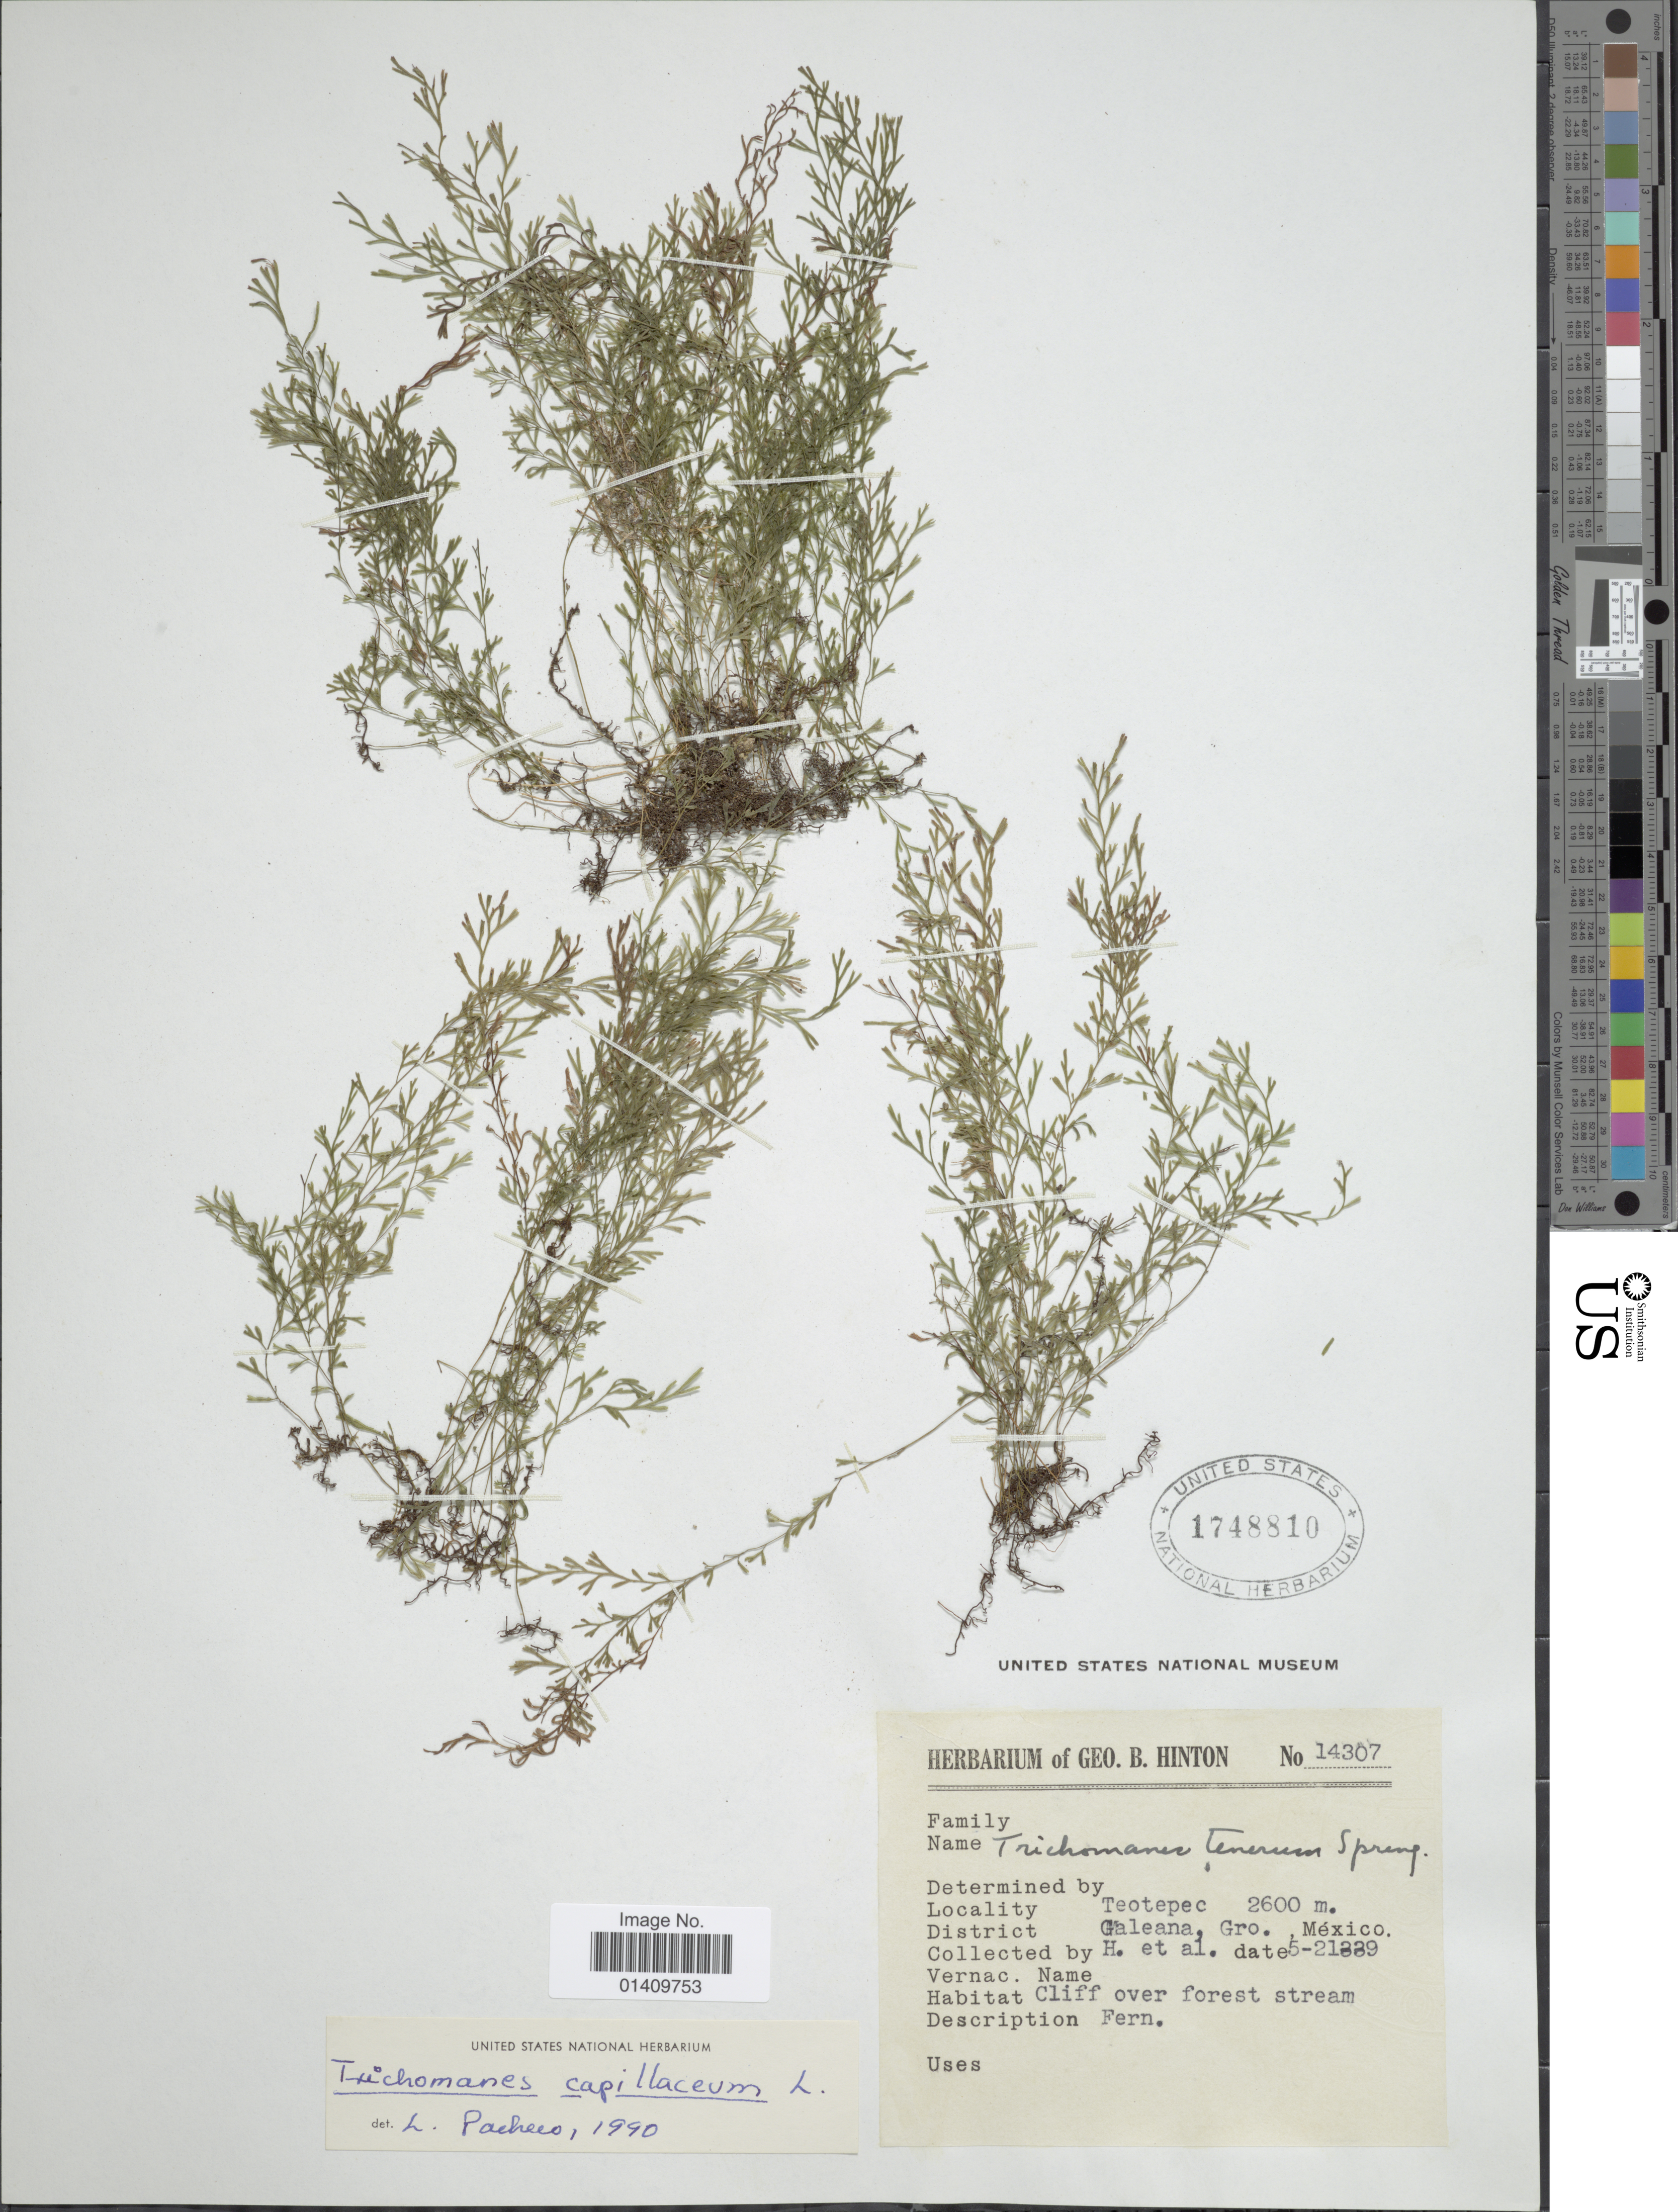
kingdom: Plantae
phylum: Tracheophyta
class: Polypodiopsida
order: Hymenophyllales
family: Hymenophyllaceae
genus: Polyphlebium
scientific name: Polyphlebium capillaceum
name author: (L.) Ebihara & Dubuisson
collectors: G. B. Hinton & et al.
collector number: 14307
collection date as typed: Transcribed d/m/y: 21/5/39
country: Mexico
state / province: Guerrero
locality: Teotepec district Galeana, Gro Mexico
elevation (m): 2600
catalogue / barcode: US 1748810